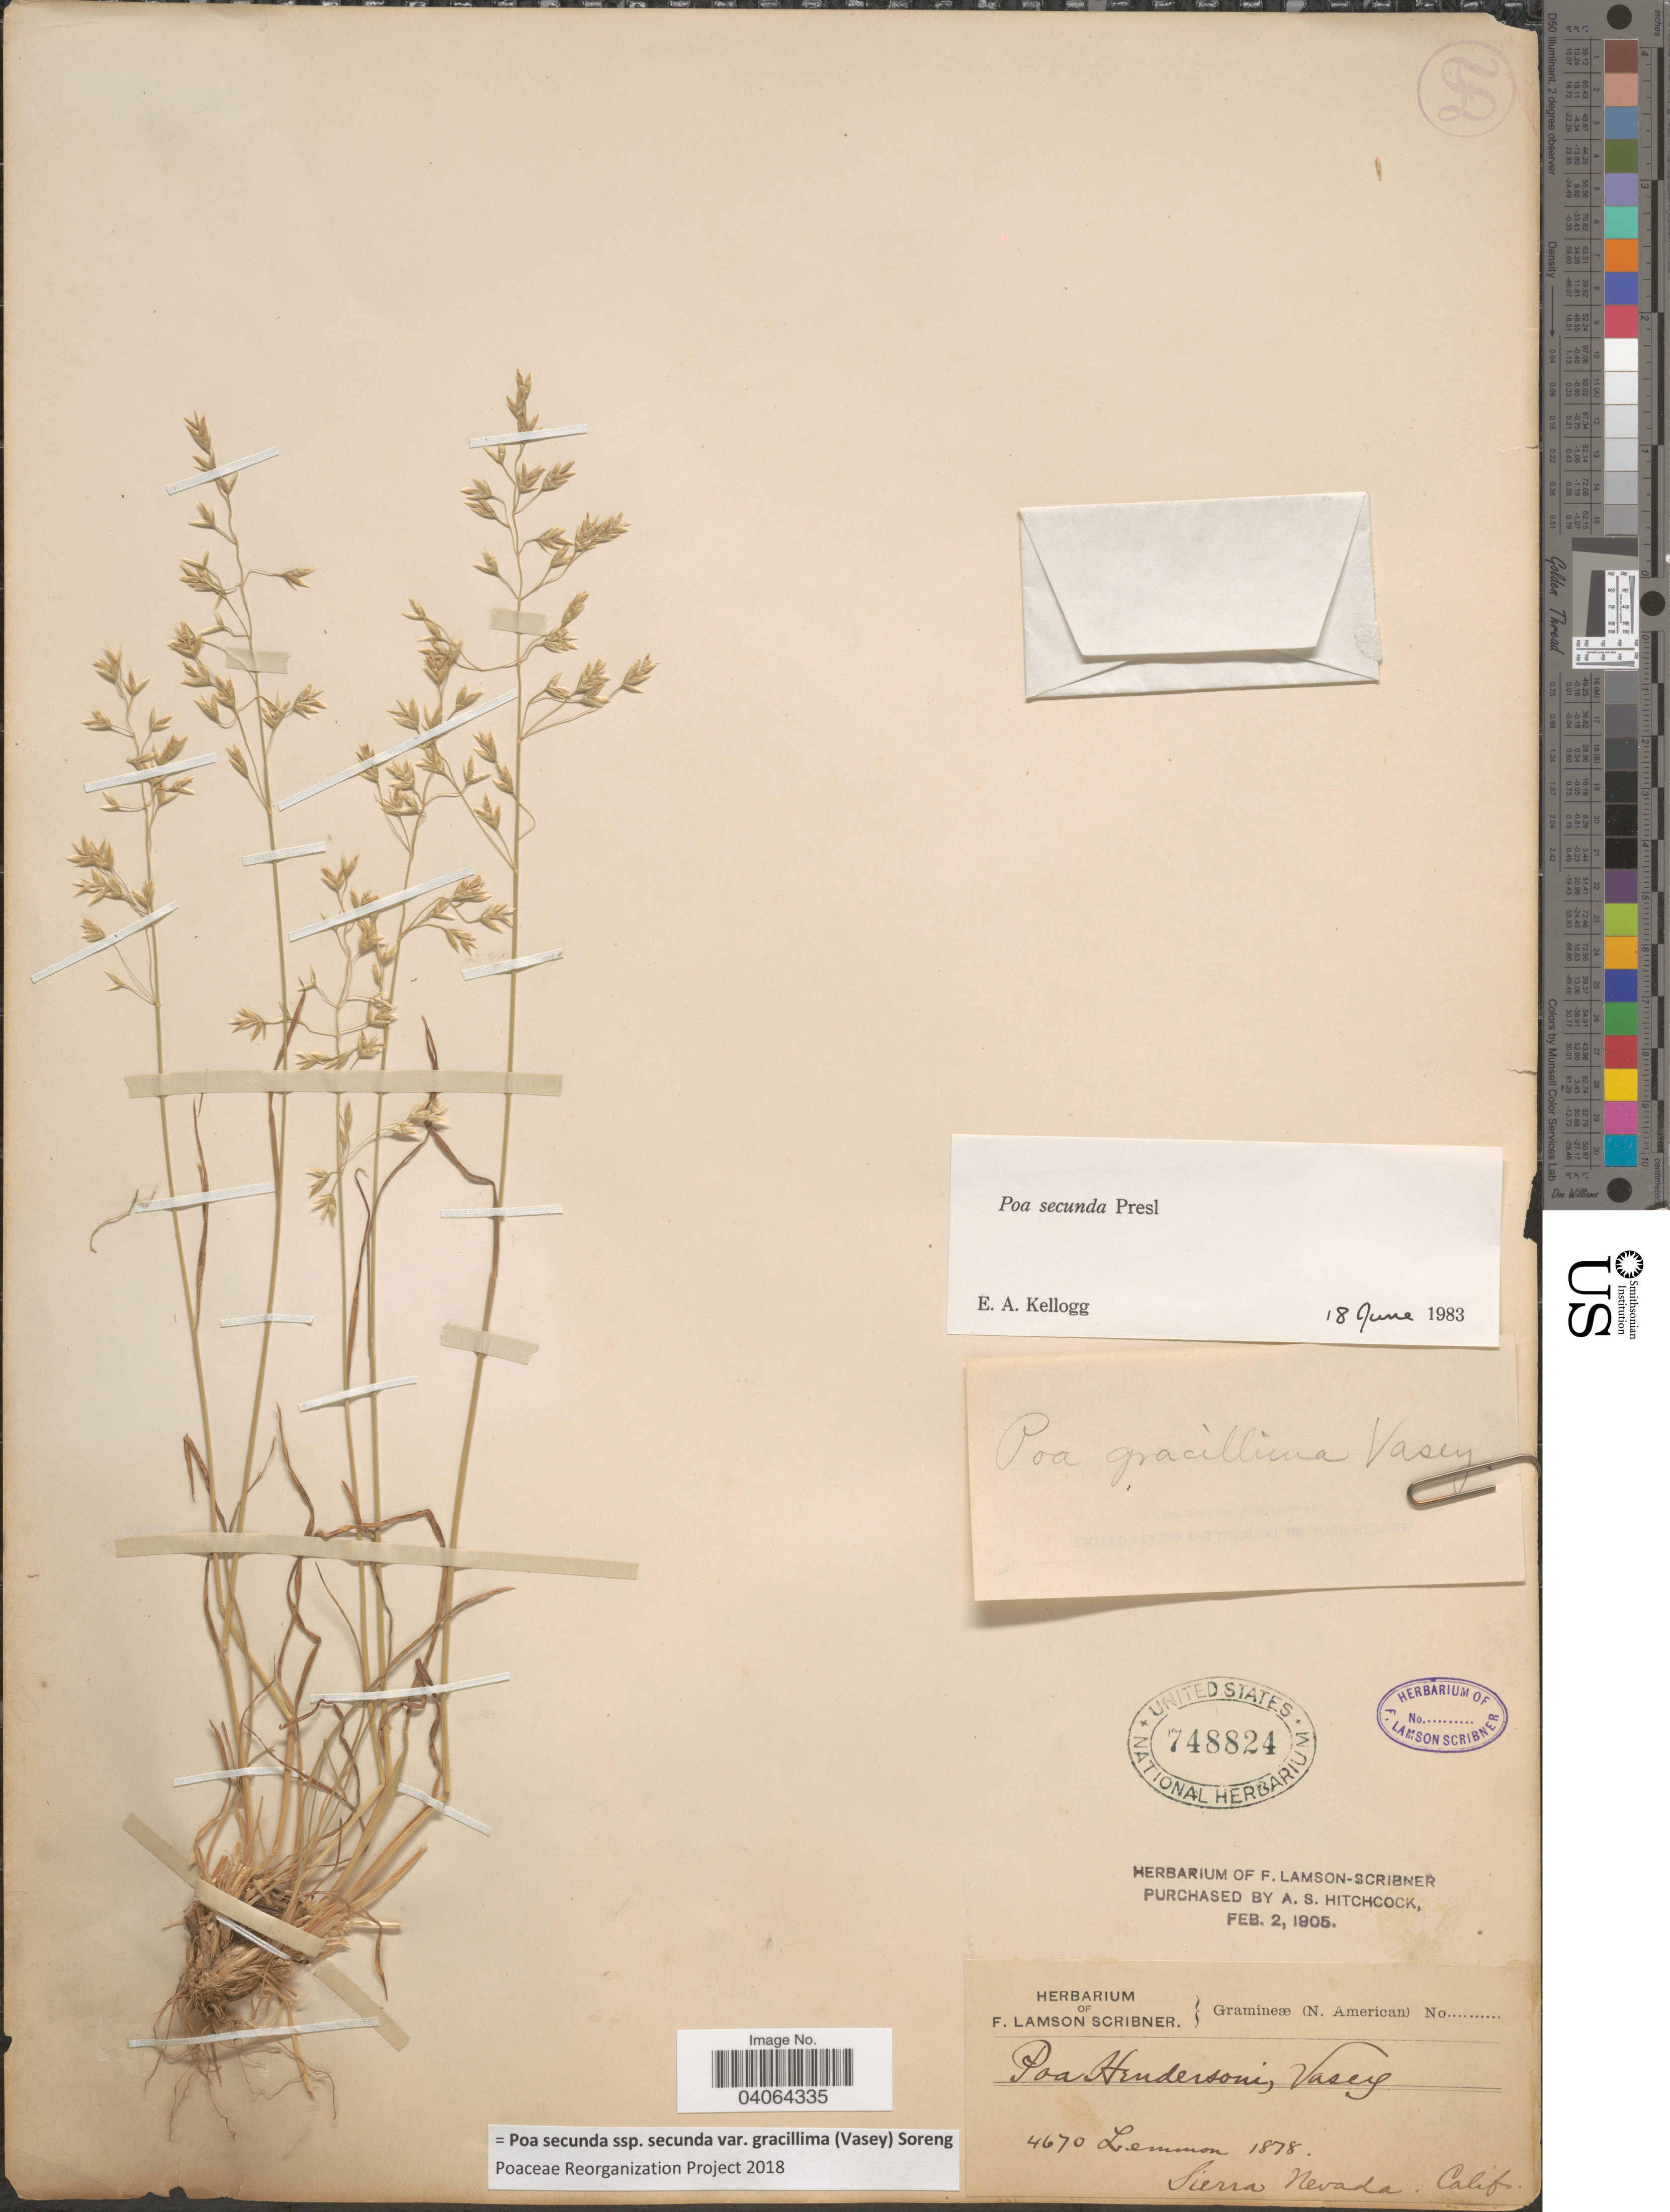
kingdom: Plantae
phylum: Tracheophyta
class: Liliopsida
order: Poales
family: Poaceae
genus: Poa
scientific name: Poa secunda subsp. secunda var. gracillima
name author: (Vasey) Soreng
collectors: -- Lemmon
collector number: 4670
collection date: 1878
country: United States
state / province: California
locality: Sierra Nevada.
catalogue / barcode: US 748824